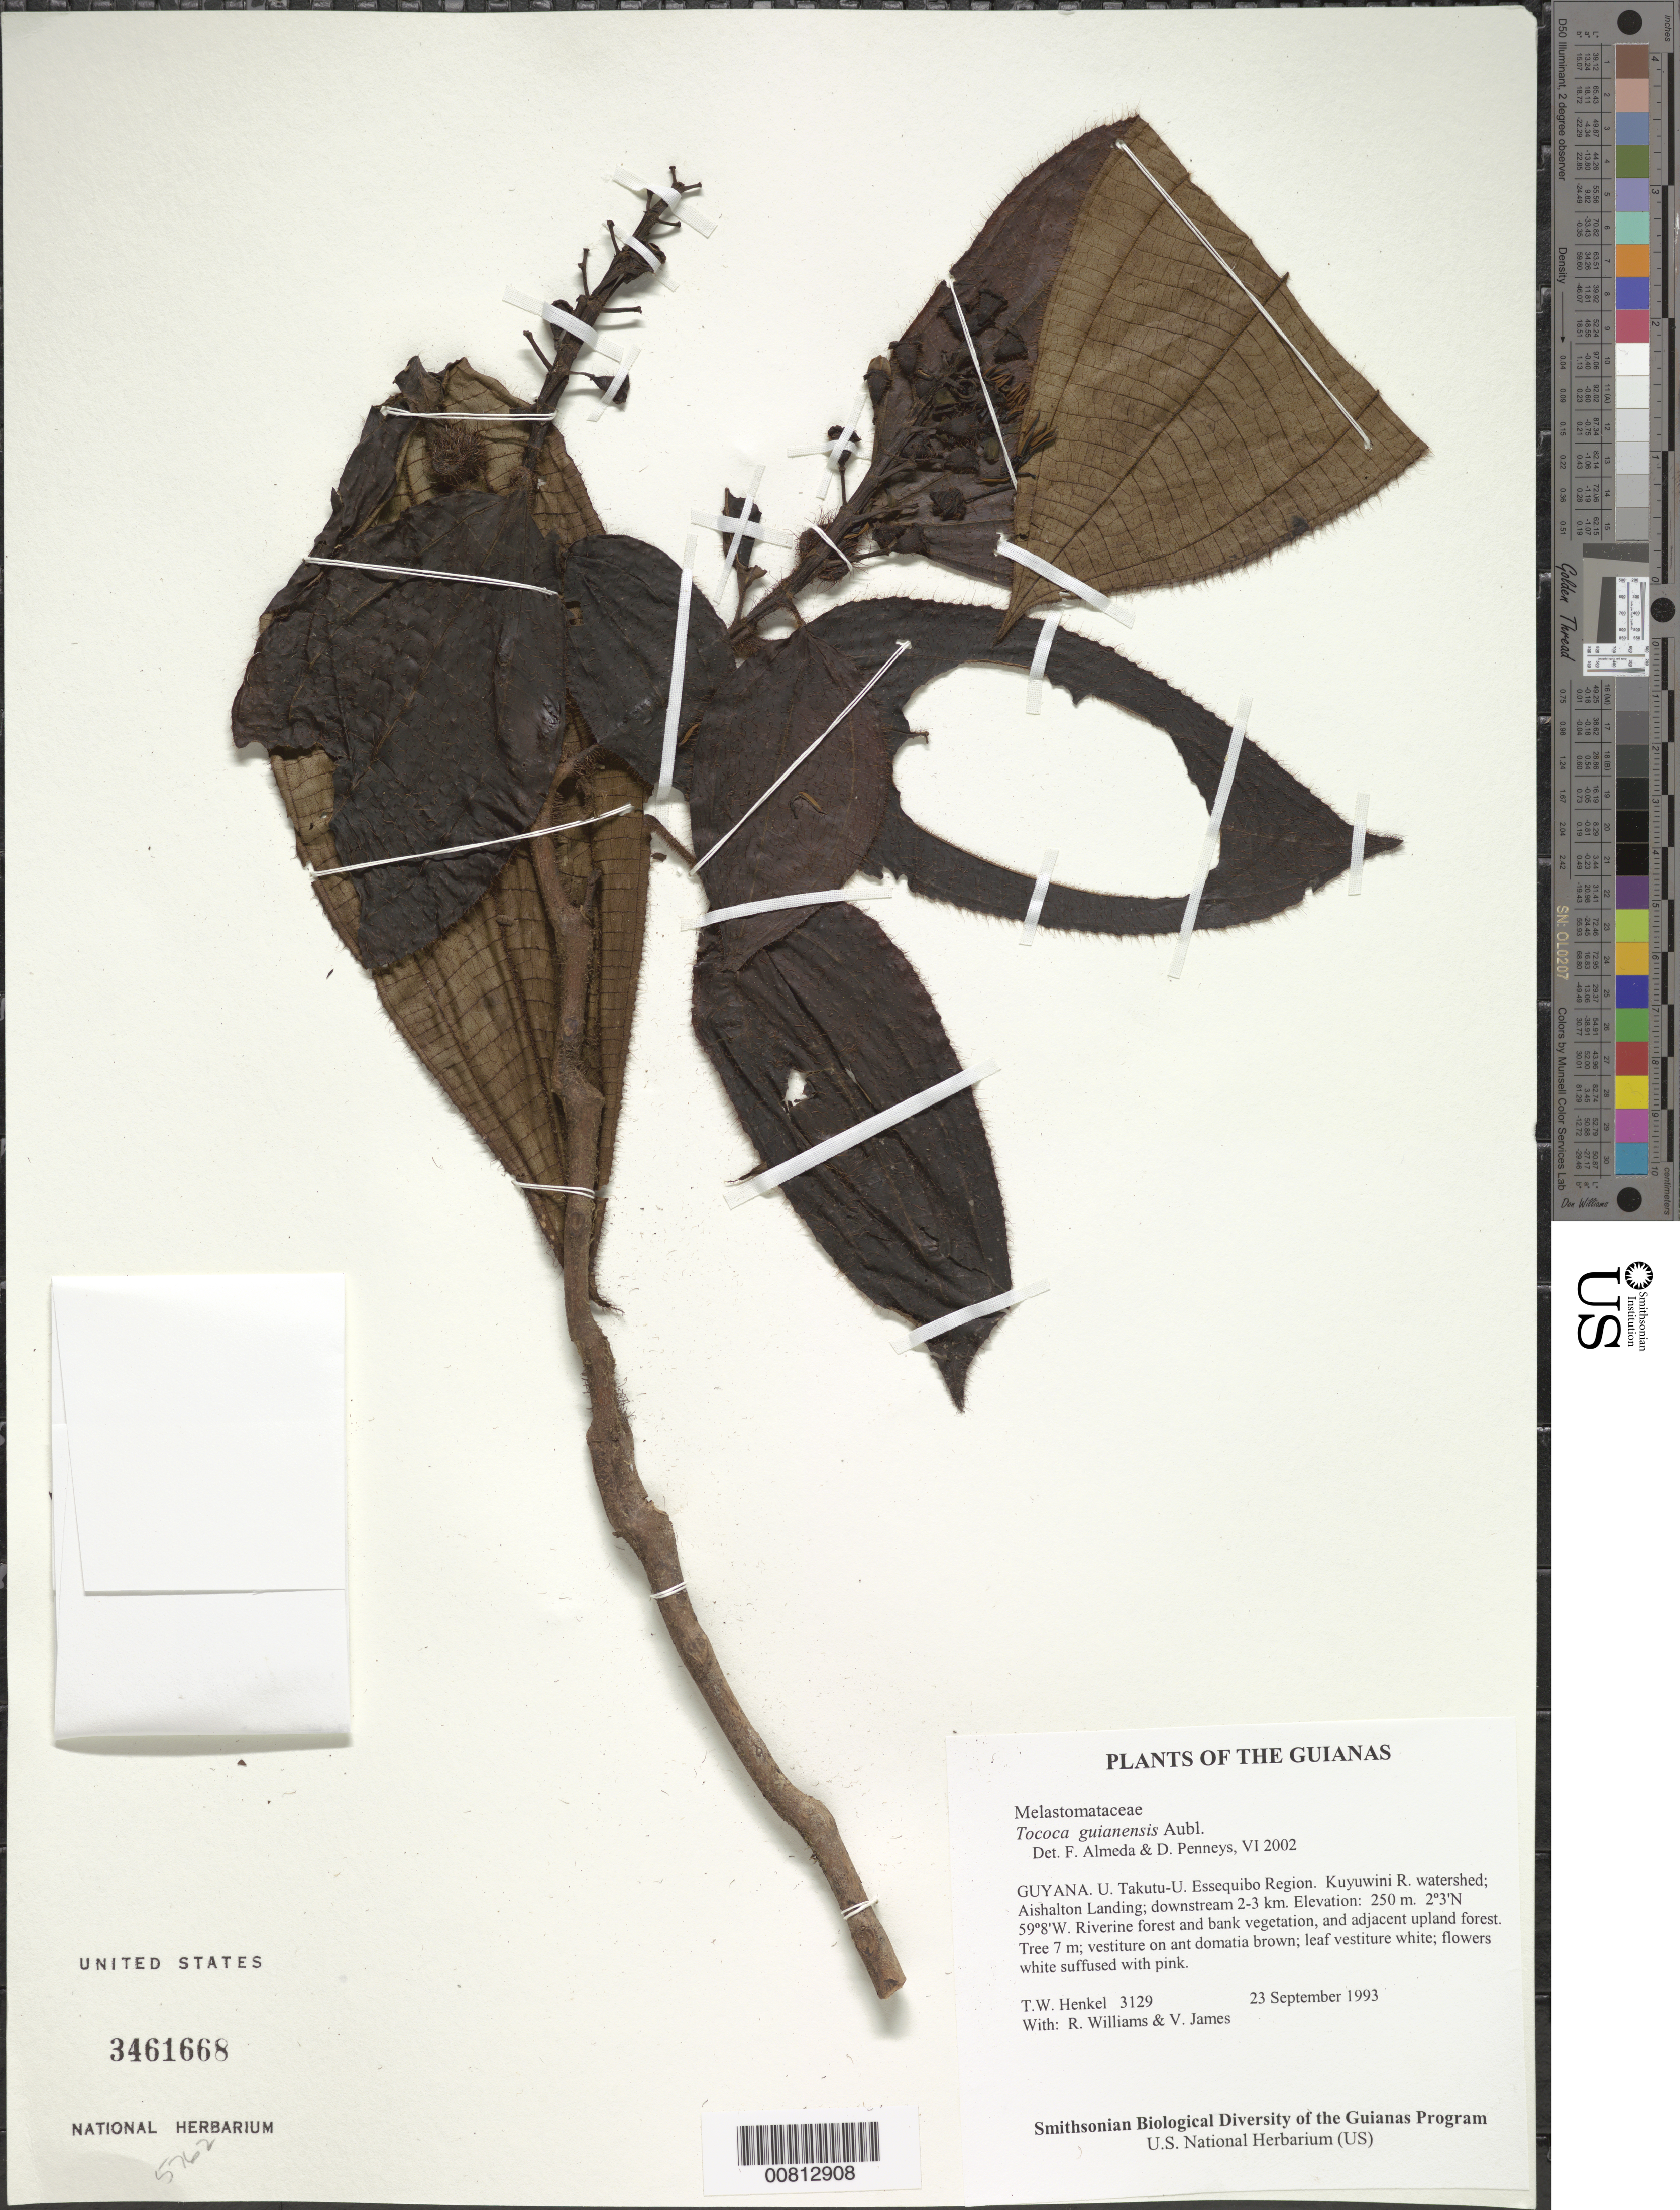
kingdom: Plantae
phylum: Tracheophyta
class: Magnoliopsida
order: Myrtales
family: Melastomataceae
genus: Tococa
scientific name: Tococa guianensis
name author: Aubl.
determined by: Almeda, F.; Penneys, D. S.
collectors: T. Henkel, R. Williams & V. James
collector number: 3129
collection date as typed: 23 September 1993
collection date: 1993-09-23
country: Guyana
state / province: U. Takutu-U. Essequibo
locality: Kuyuwini R. watershed; Aishalton Landing; downstream 2-3 km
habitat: Riverine forest and bank vegetation, and adjacent upland forest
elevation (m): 250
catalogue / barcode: US 3461668